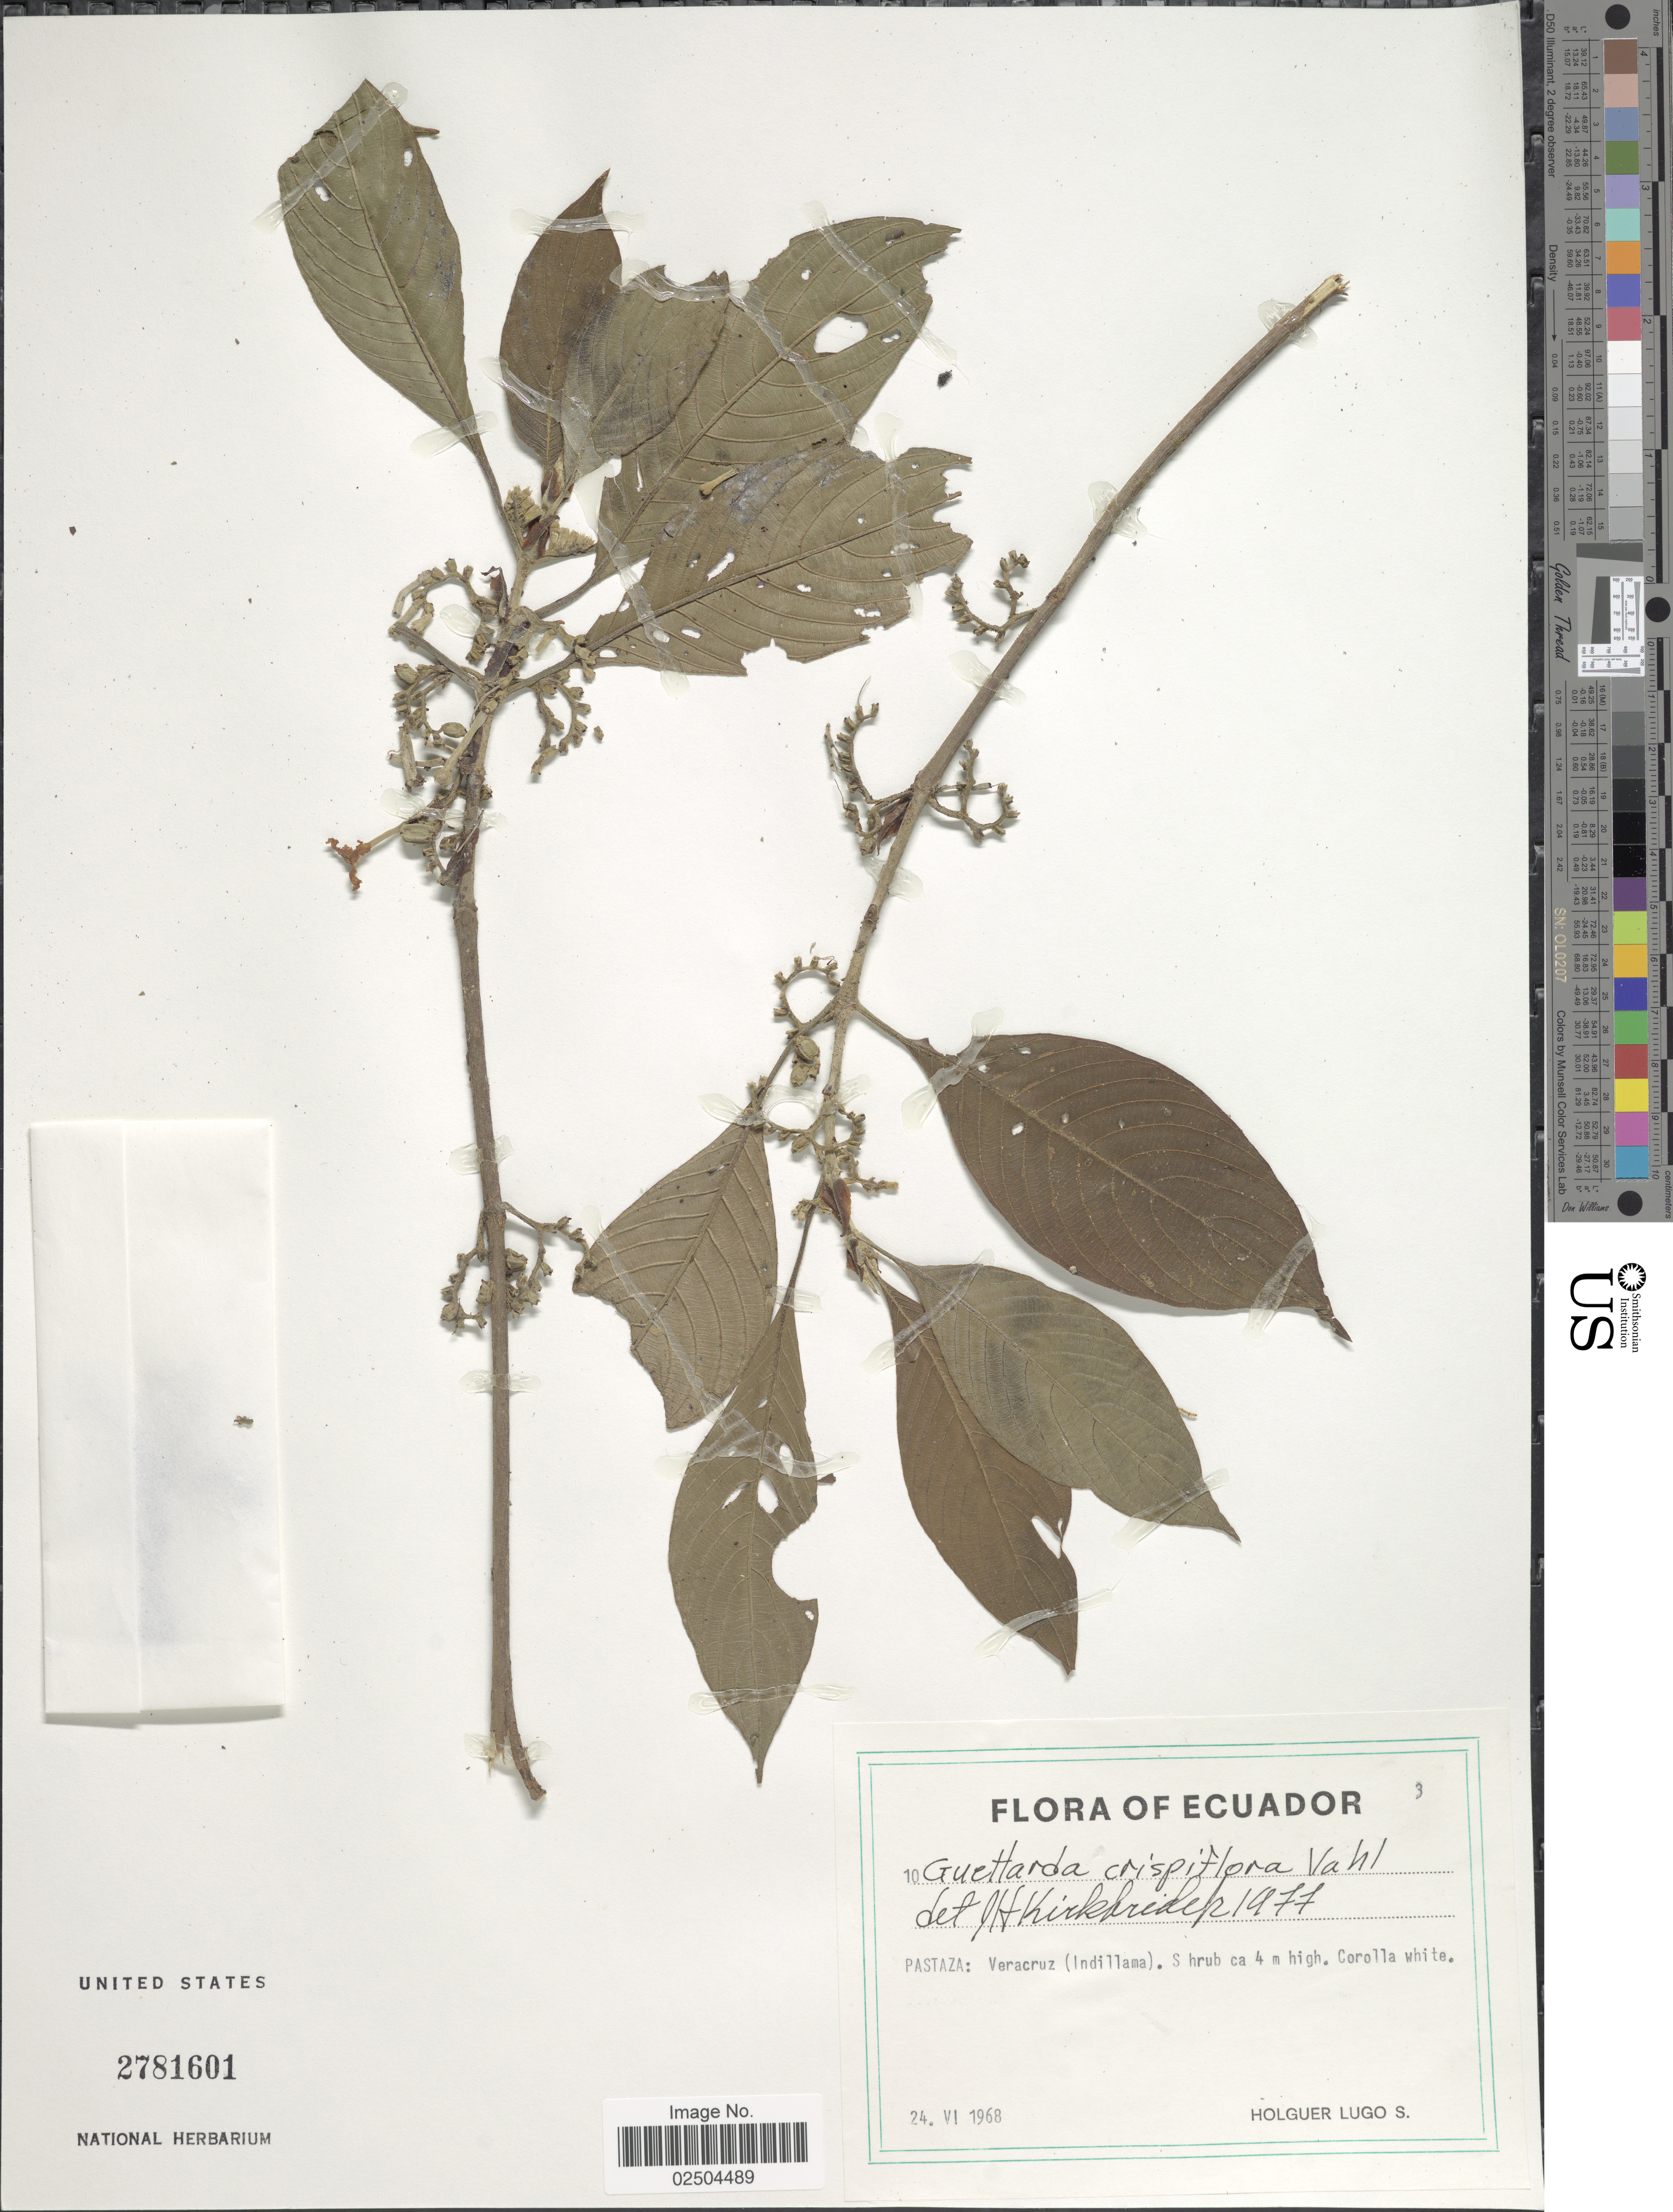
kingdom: Plantae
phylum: Tracheophyta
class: Magnoliopsida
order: Gentianales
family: Rubiaceae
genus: Guettarda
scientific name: Guettarda crispiflora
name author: Vahl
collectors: H. Lugo S.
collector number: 10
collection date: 1968-06-24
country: Ecuador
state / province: Pastaza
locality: Pastaza: Veracruz (Indillama)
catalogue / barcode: US 2781601